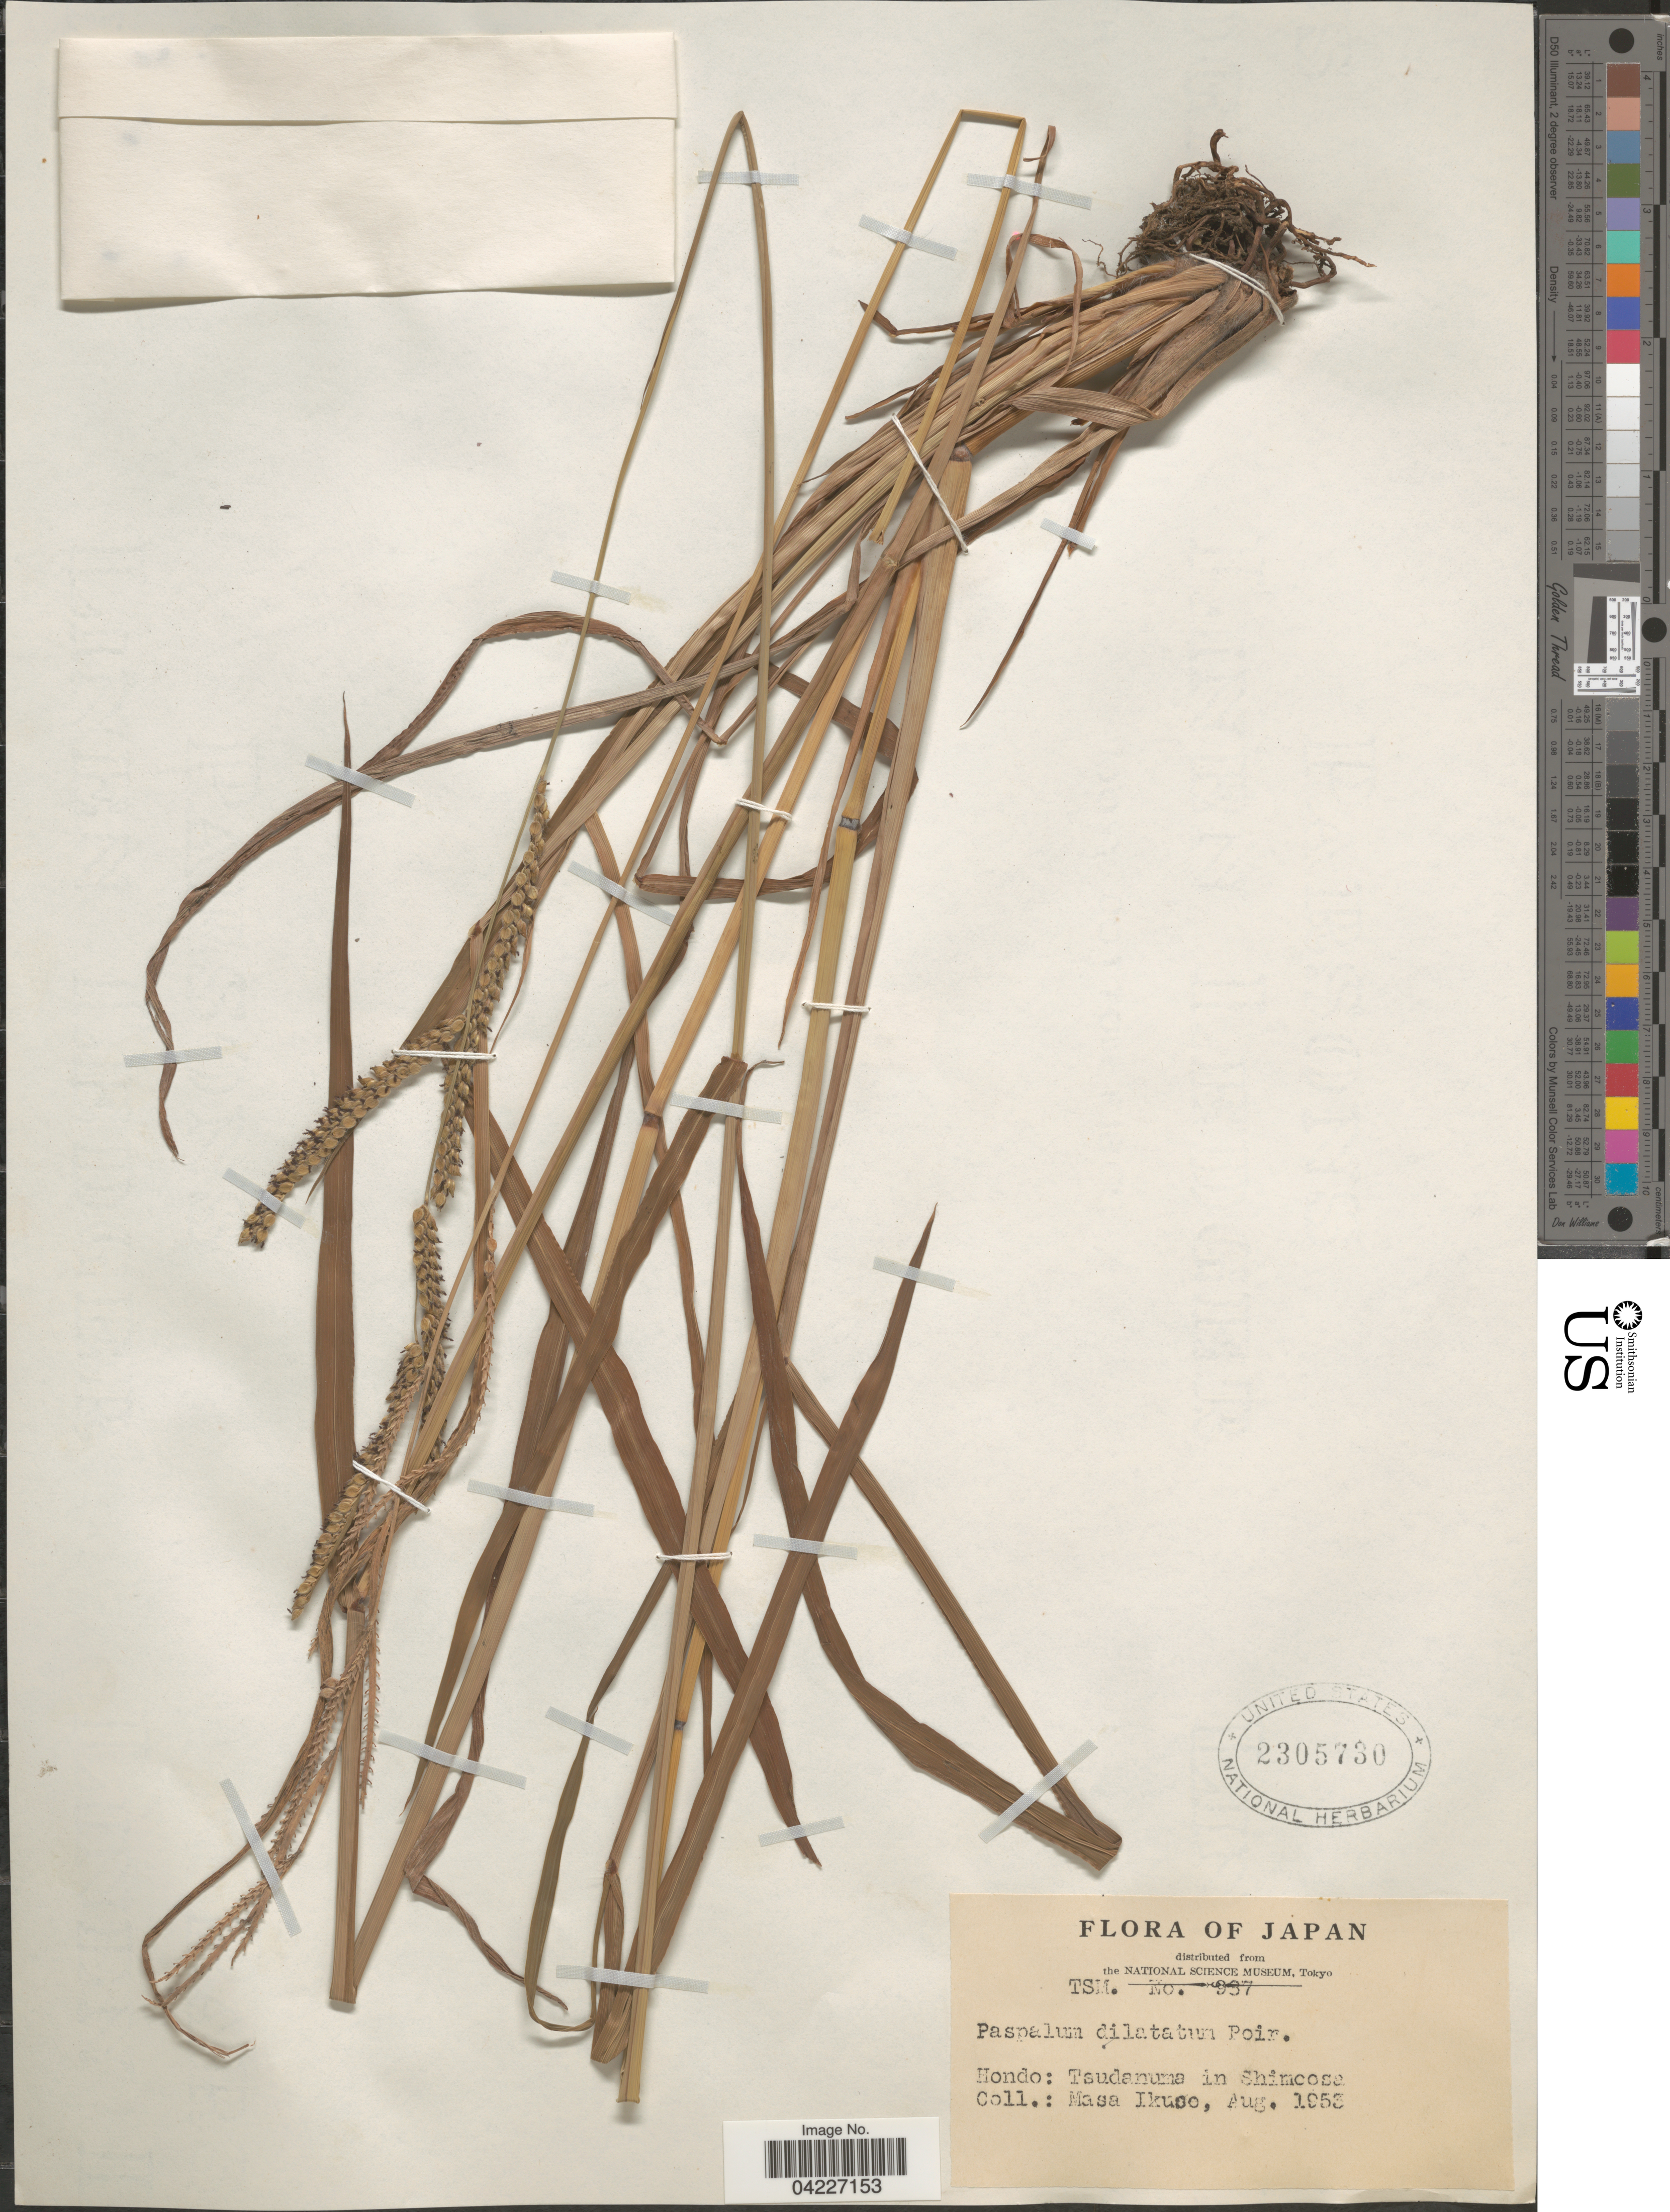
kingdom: Plantae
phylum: Tracheophyta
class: Liliopsida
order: Poales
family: Poaceae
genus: Paspalum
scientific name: Paspalum dilatatum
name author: Poir.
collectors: M. Ikuse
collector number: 937*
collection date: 1953-08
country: Japan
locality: Hondo: Tsudanuma in Shimoosa.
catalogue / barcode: US 2305730